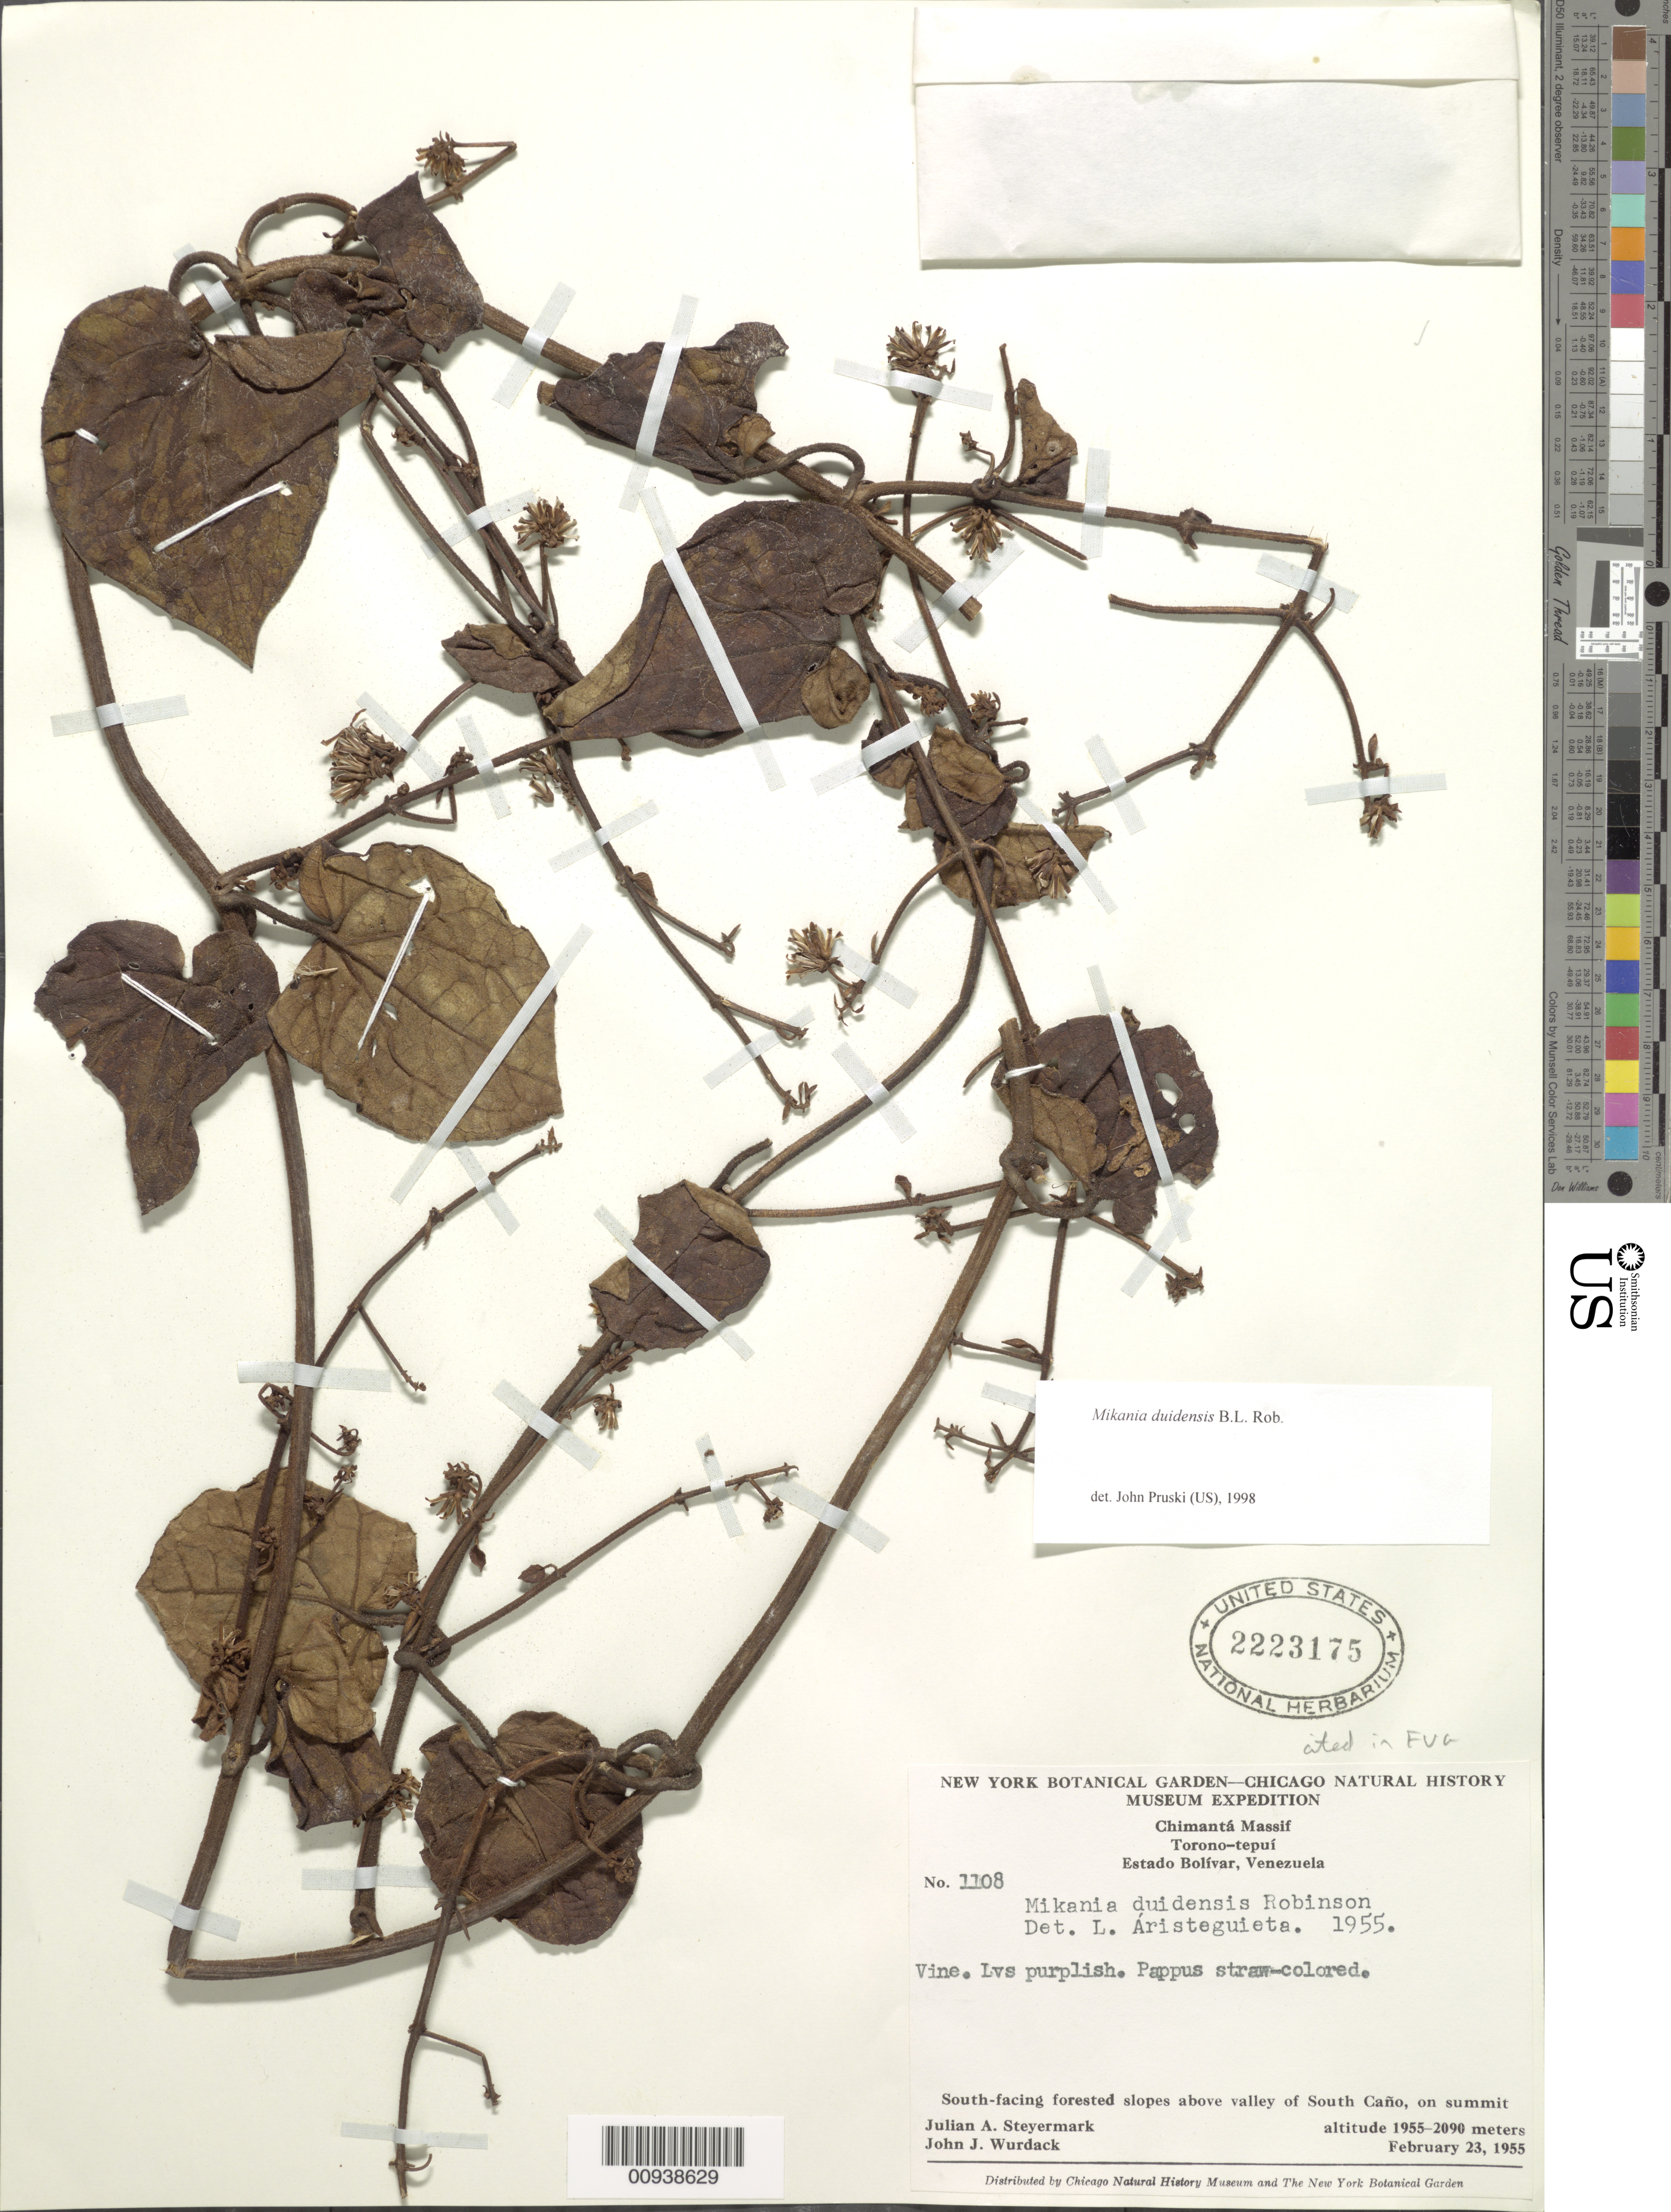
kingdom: Plantae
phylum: Tracheophyta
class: Magnoliopsida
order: Asterales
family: Asteraceae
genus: Mikania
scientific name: Mikania duidensis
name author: B.L. Rob.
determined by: Pruski, J. F.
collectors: J. Steyermark & J. J. Wurdack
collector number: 55 1108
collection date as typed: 23-Feb-55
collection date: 1955-02-23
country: Venezuela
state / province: Bolívar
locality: Chimantá Massif, Torono-tepuí, above valley of South Caño, on summit.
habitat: South-facing forested slopes.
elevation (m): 1955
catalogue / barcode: US 2223175